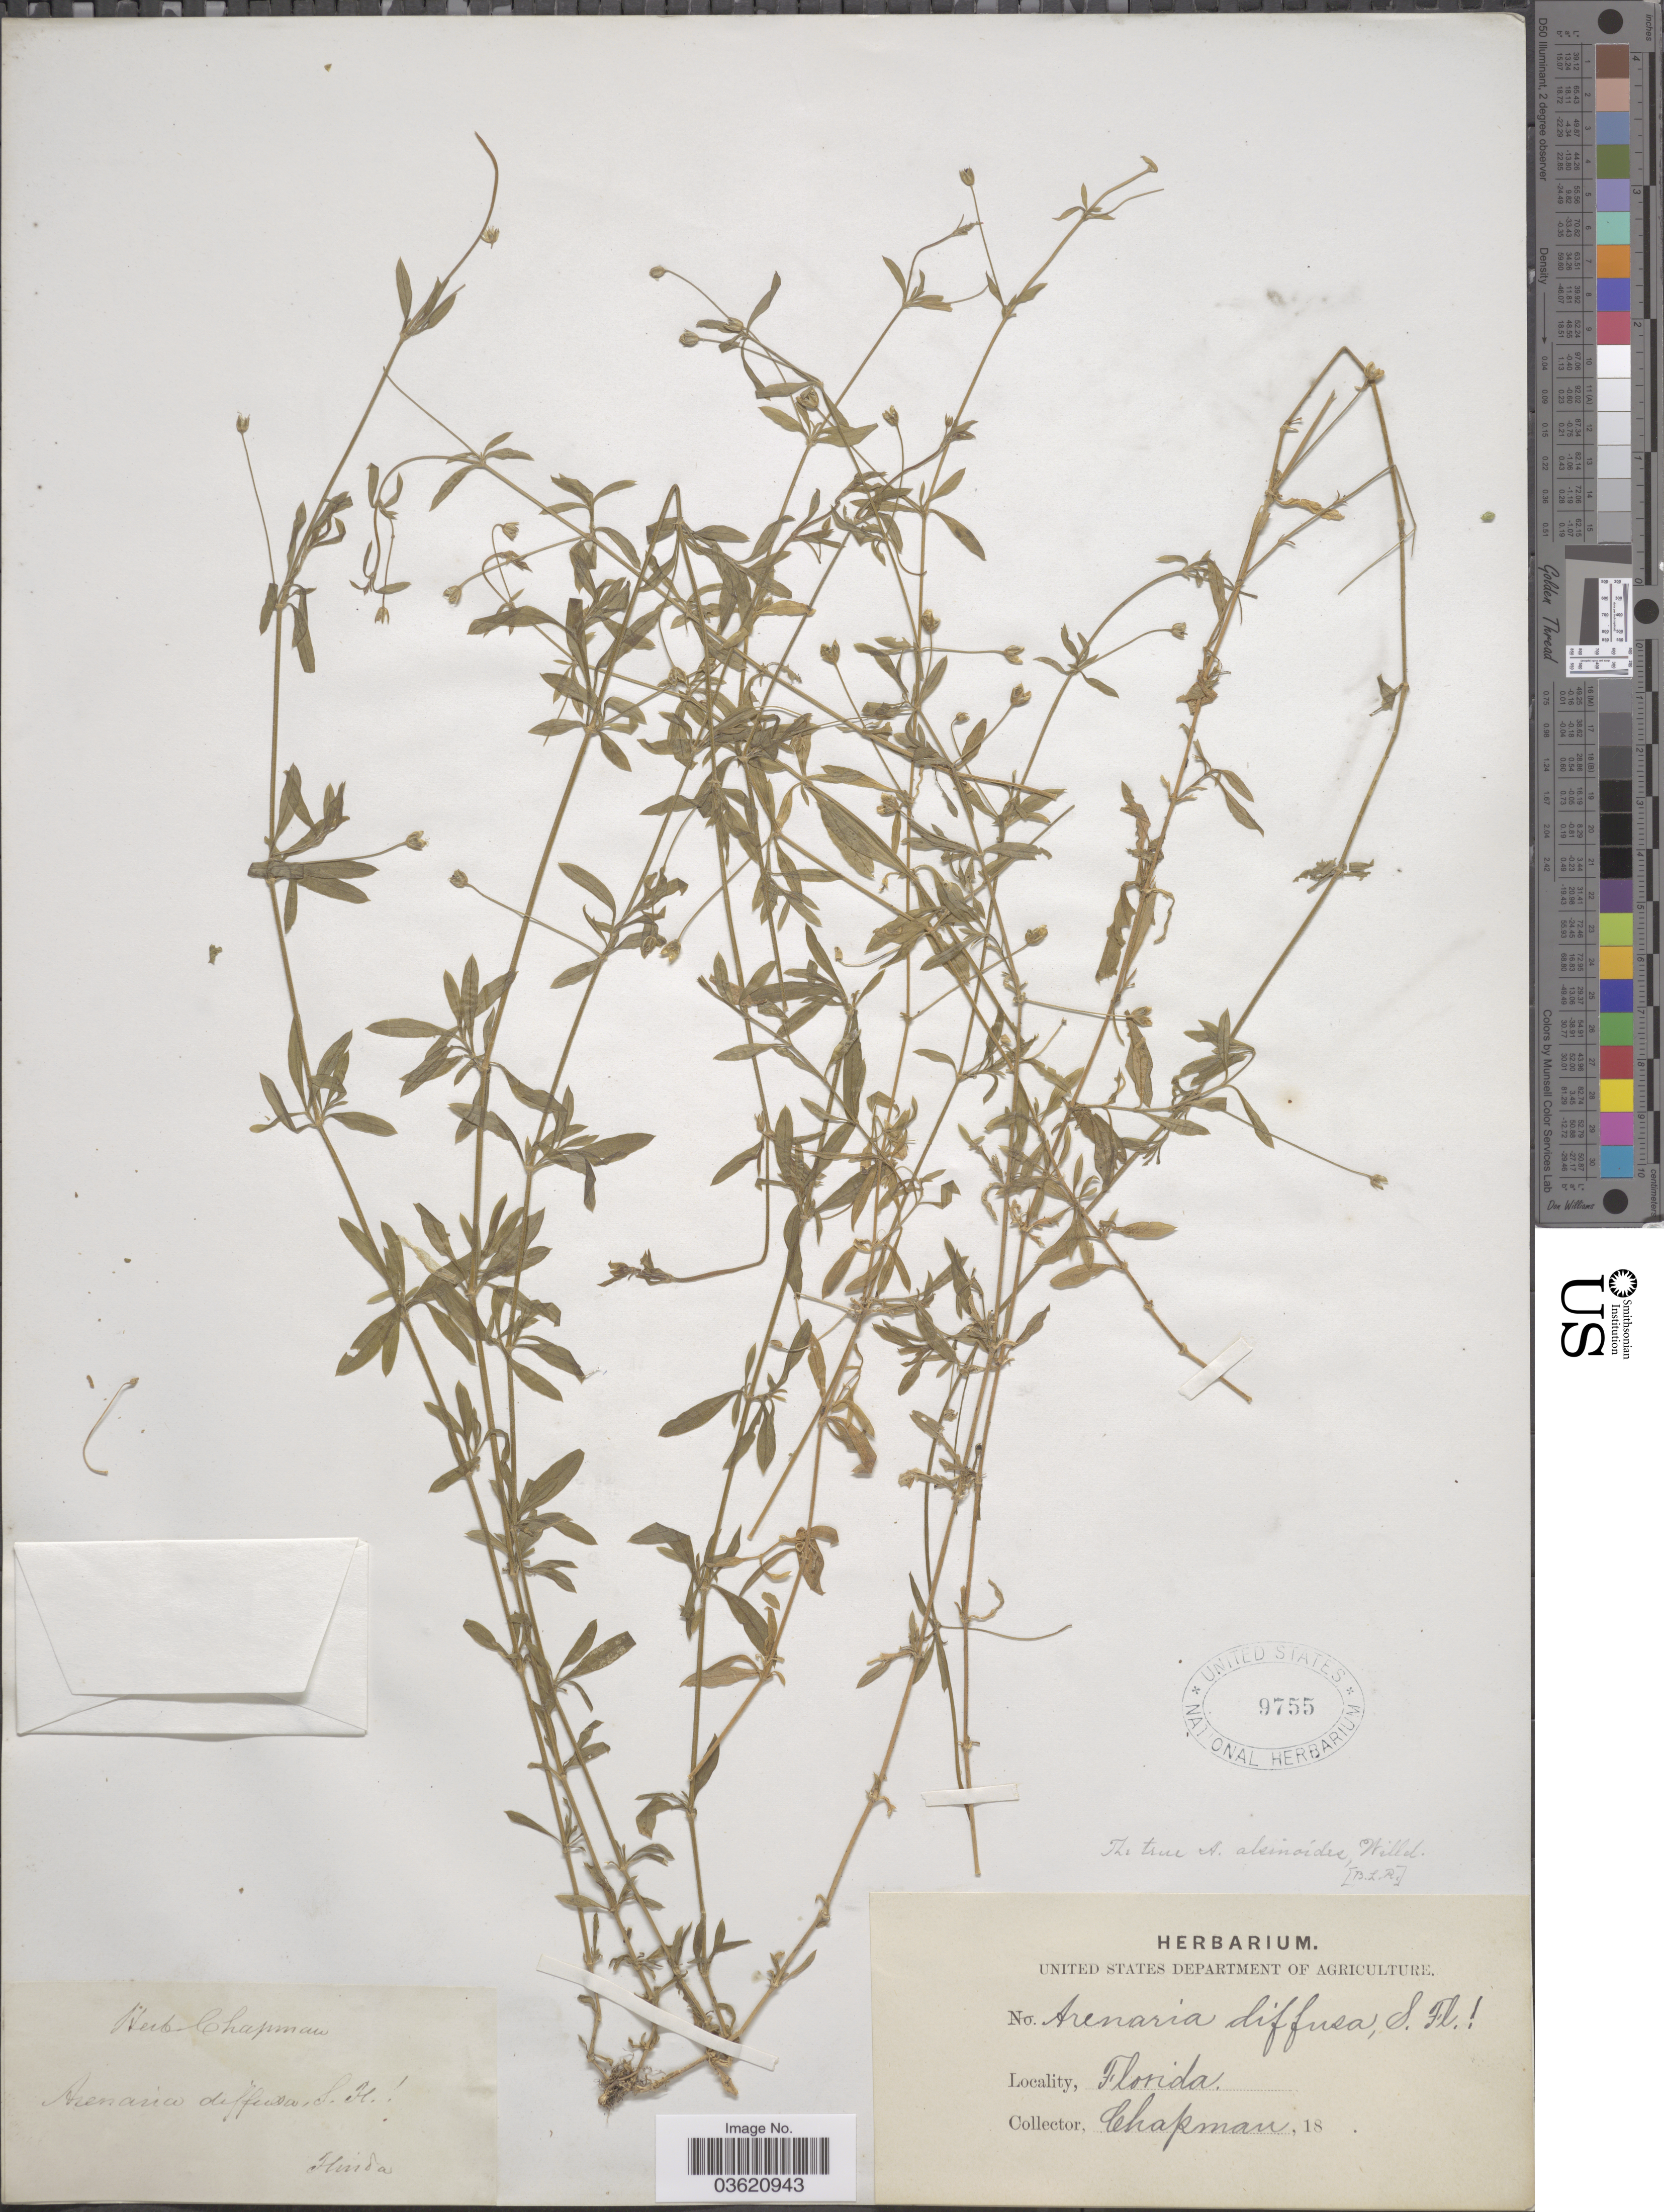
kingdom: Plantae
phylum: Tracheophyta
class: Magnoliopsida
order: Caryophyllales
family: Caryophyllaceae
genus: Arenaria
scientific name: Arenaria lanuginosa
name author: (Michx.) Rohrb.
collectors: A. Chapman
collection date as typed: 18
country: United States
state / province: Florida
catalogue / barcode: US 9755